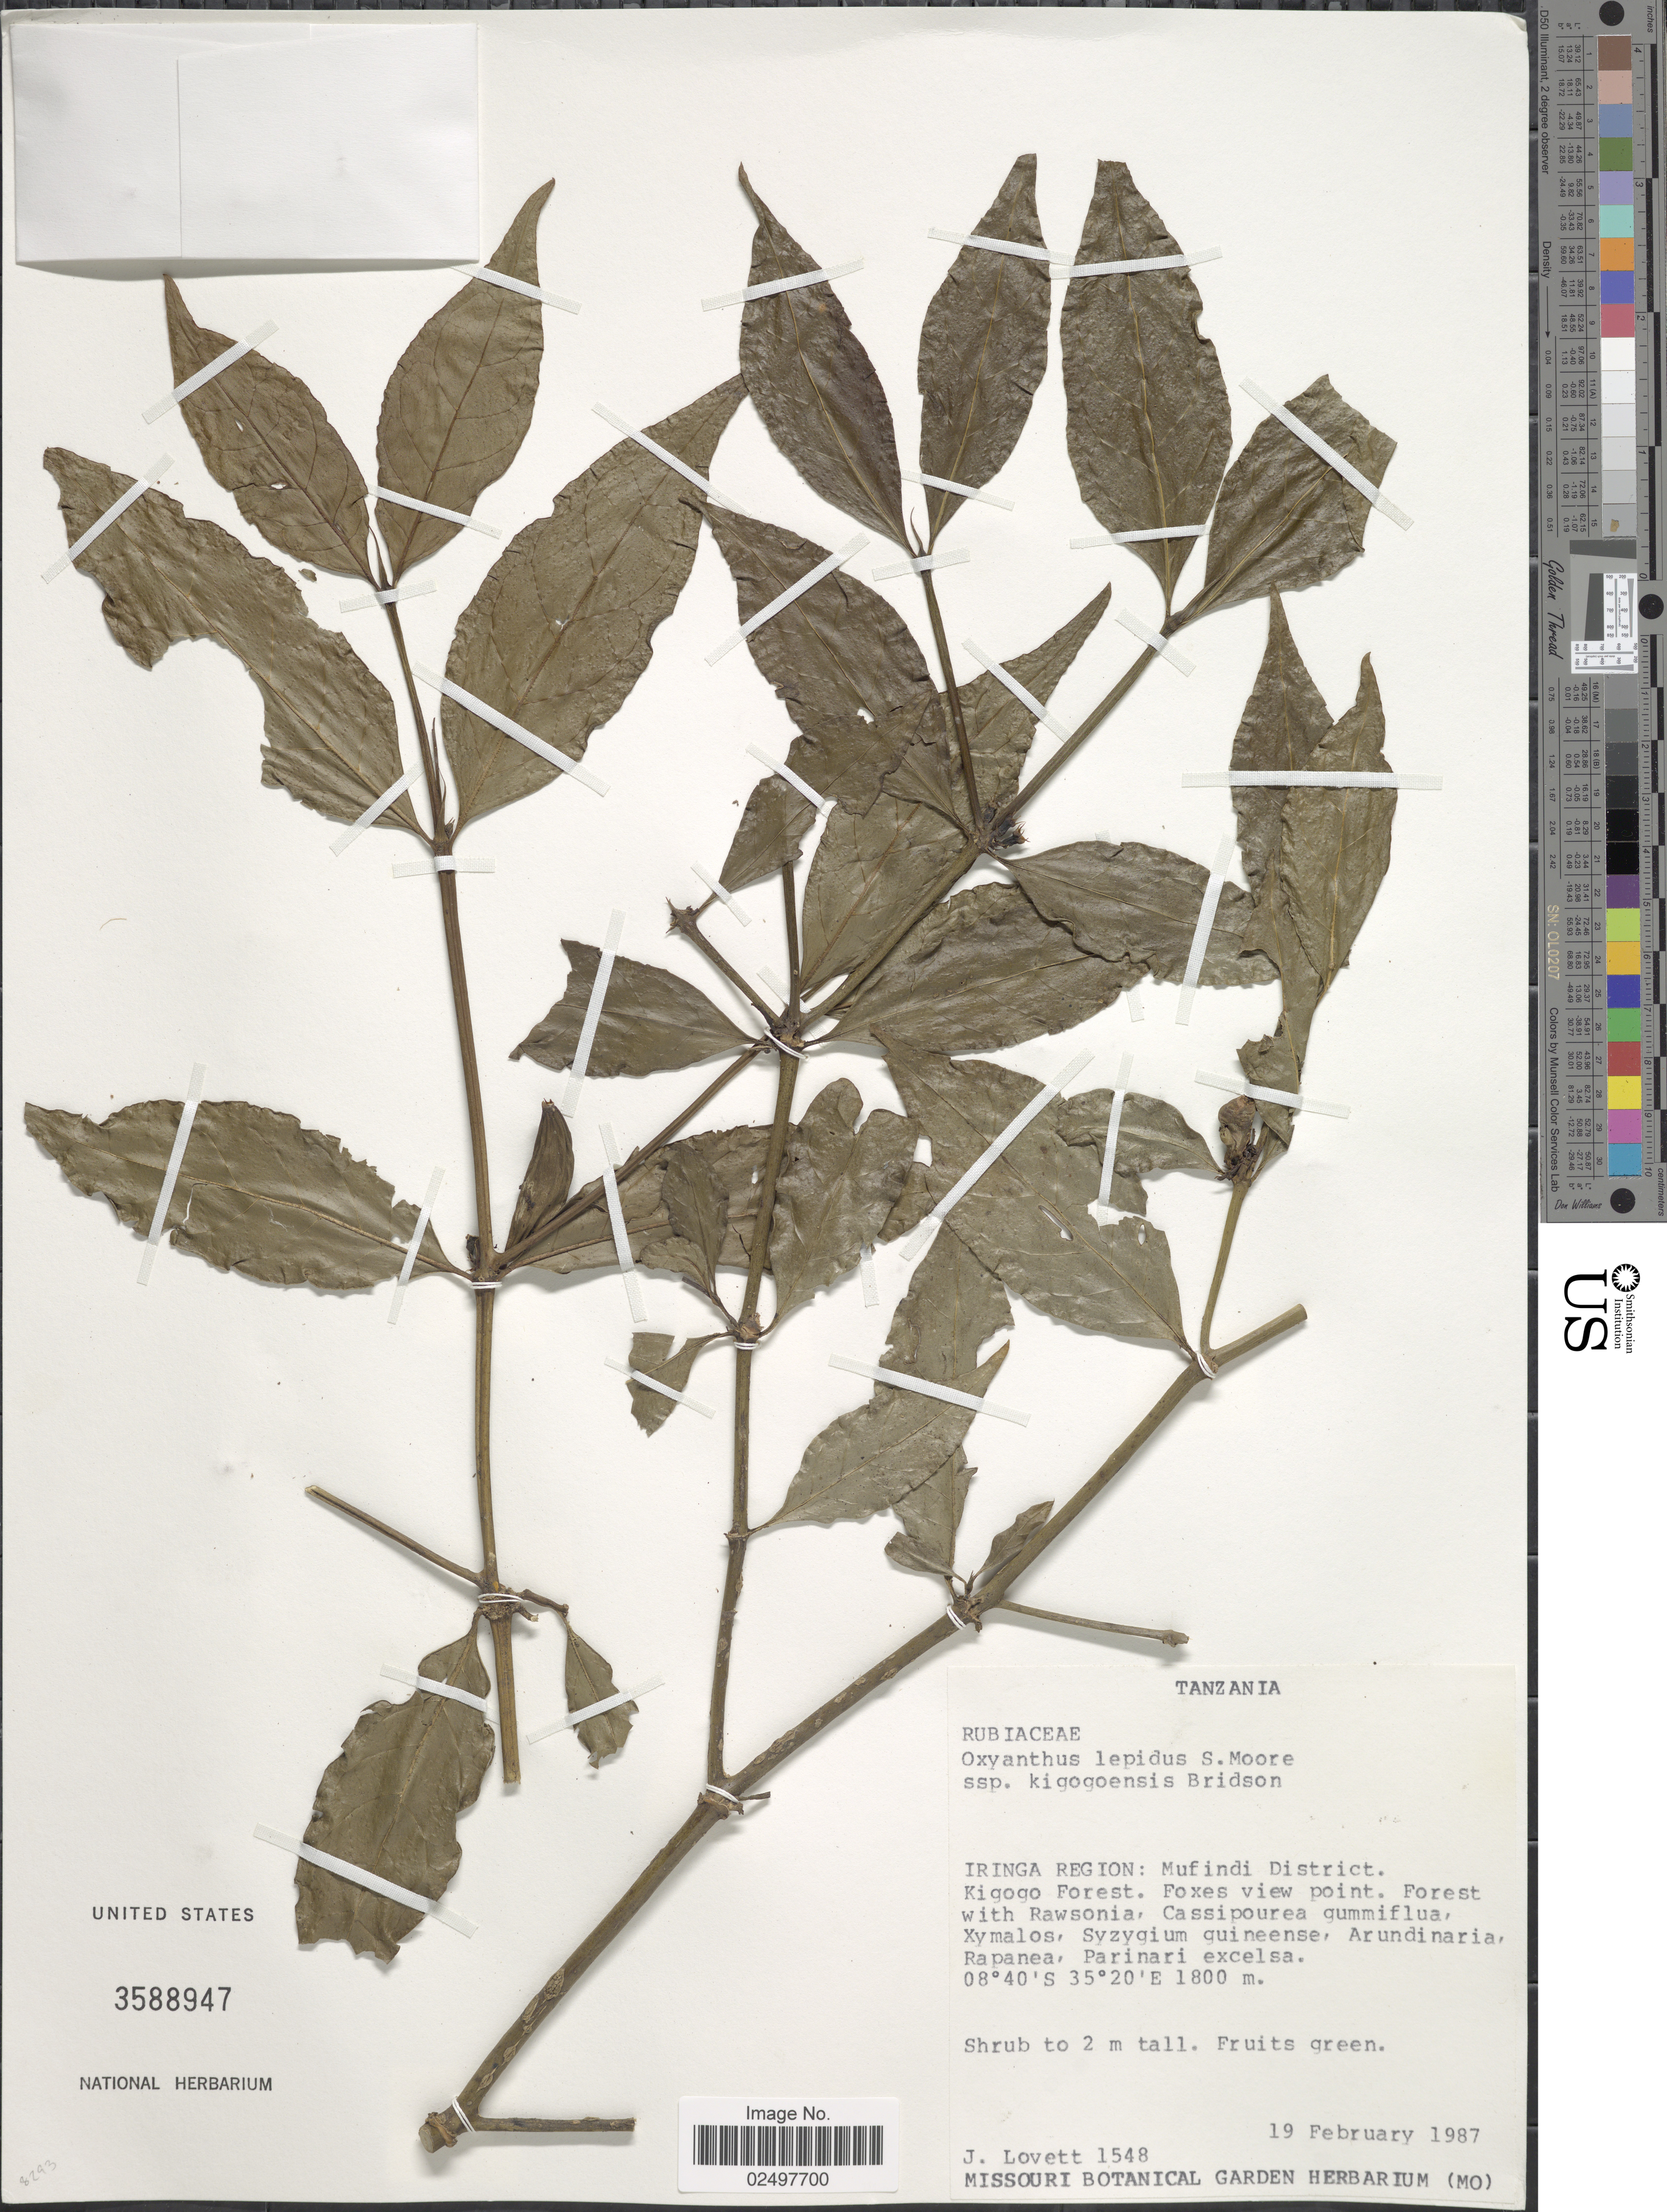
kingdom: Plantae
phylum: Tracheophyta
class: Magnoliopsida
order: Gentianales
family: Rubiaceae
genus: Oxyanthus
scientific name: Oxyanthus lepidus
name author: S. Moore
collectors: J. Lovett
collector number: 1548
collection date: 1987-02-19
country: Tanzania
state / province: Iringa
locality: Iringa Region: Mufindi District. Kigogo Forest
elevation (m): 1800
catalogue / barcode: US 3588947